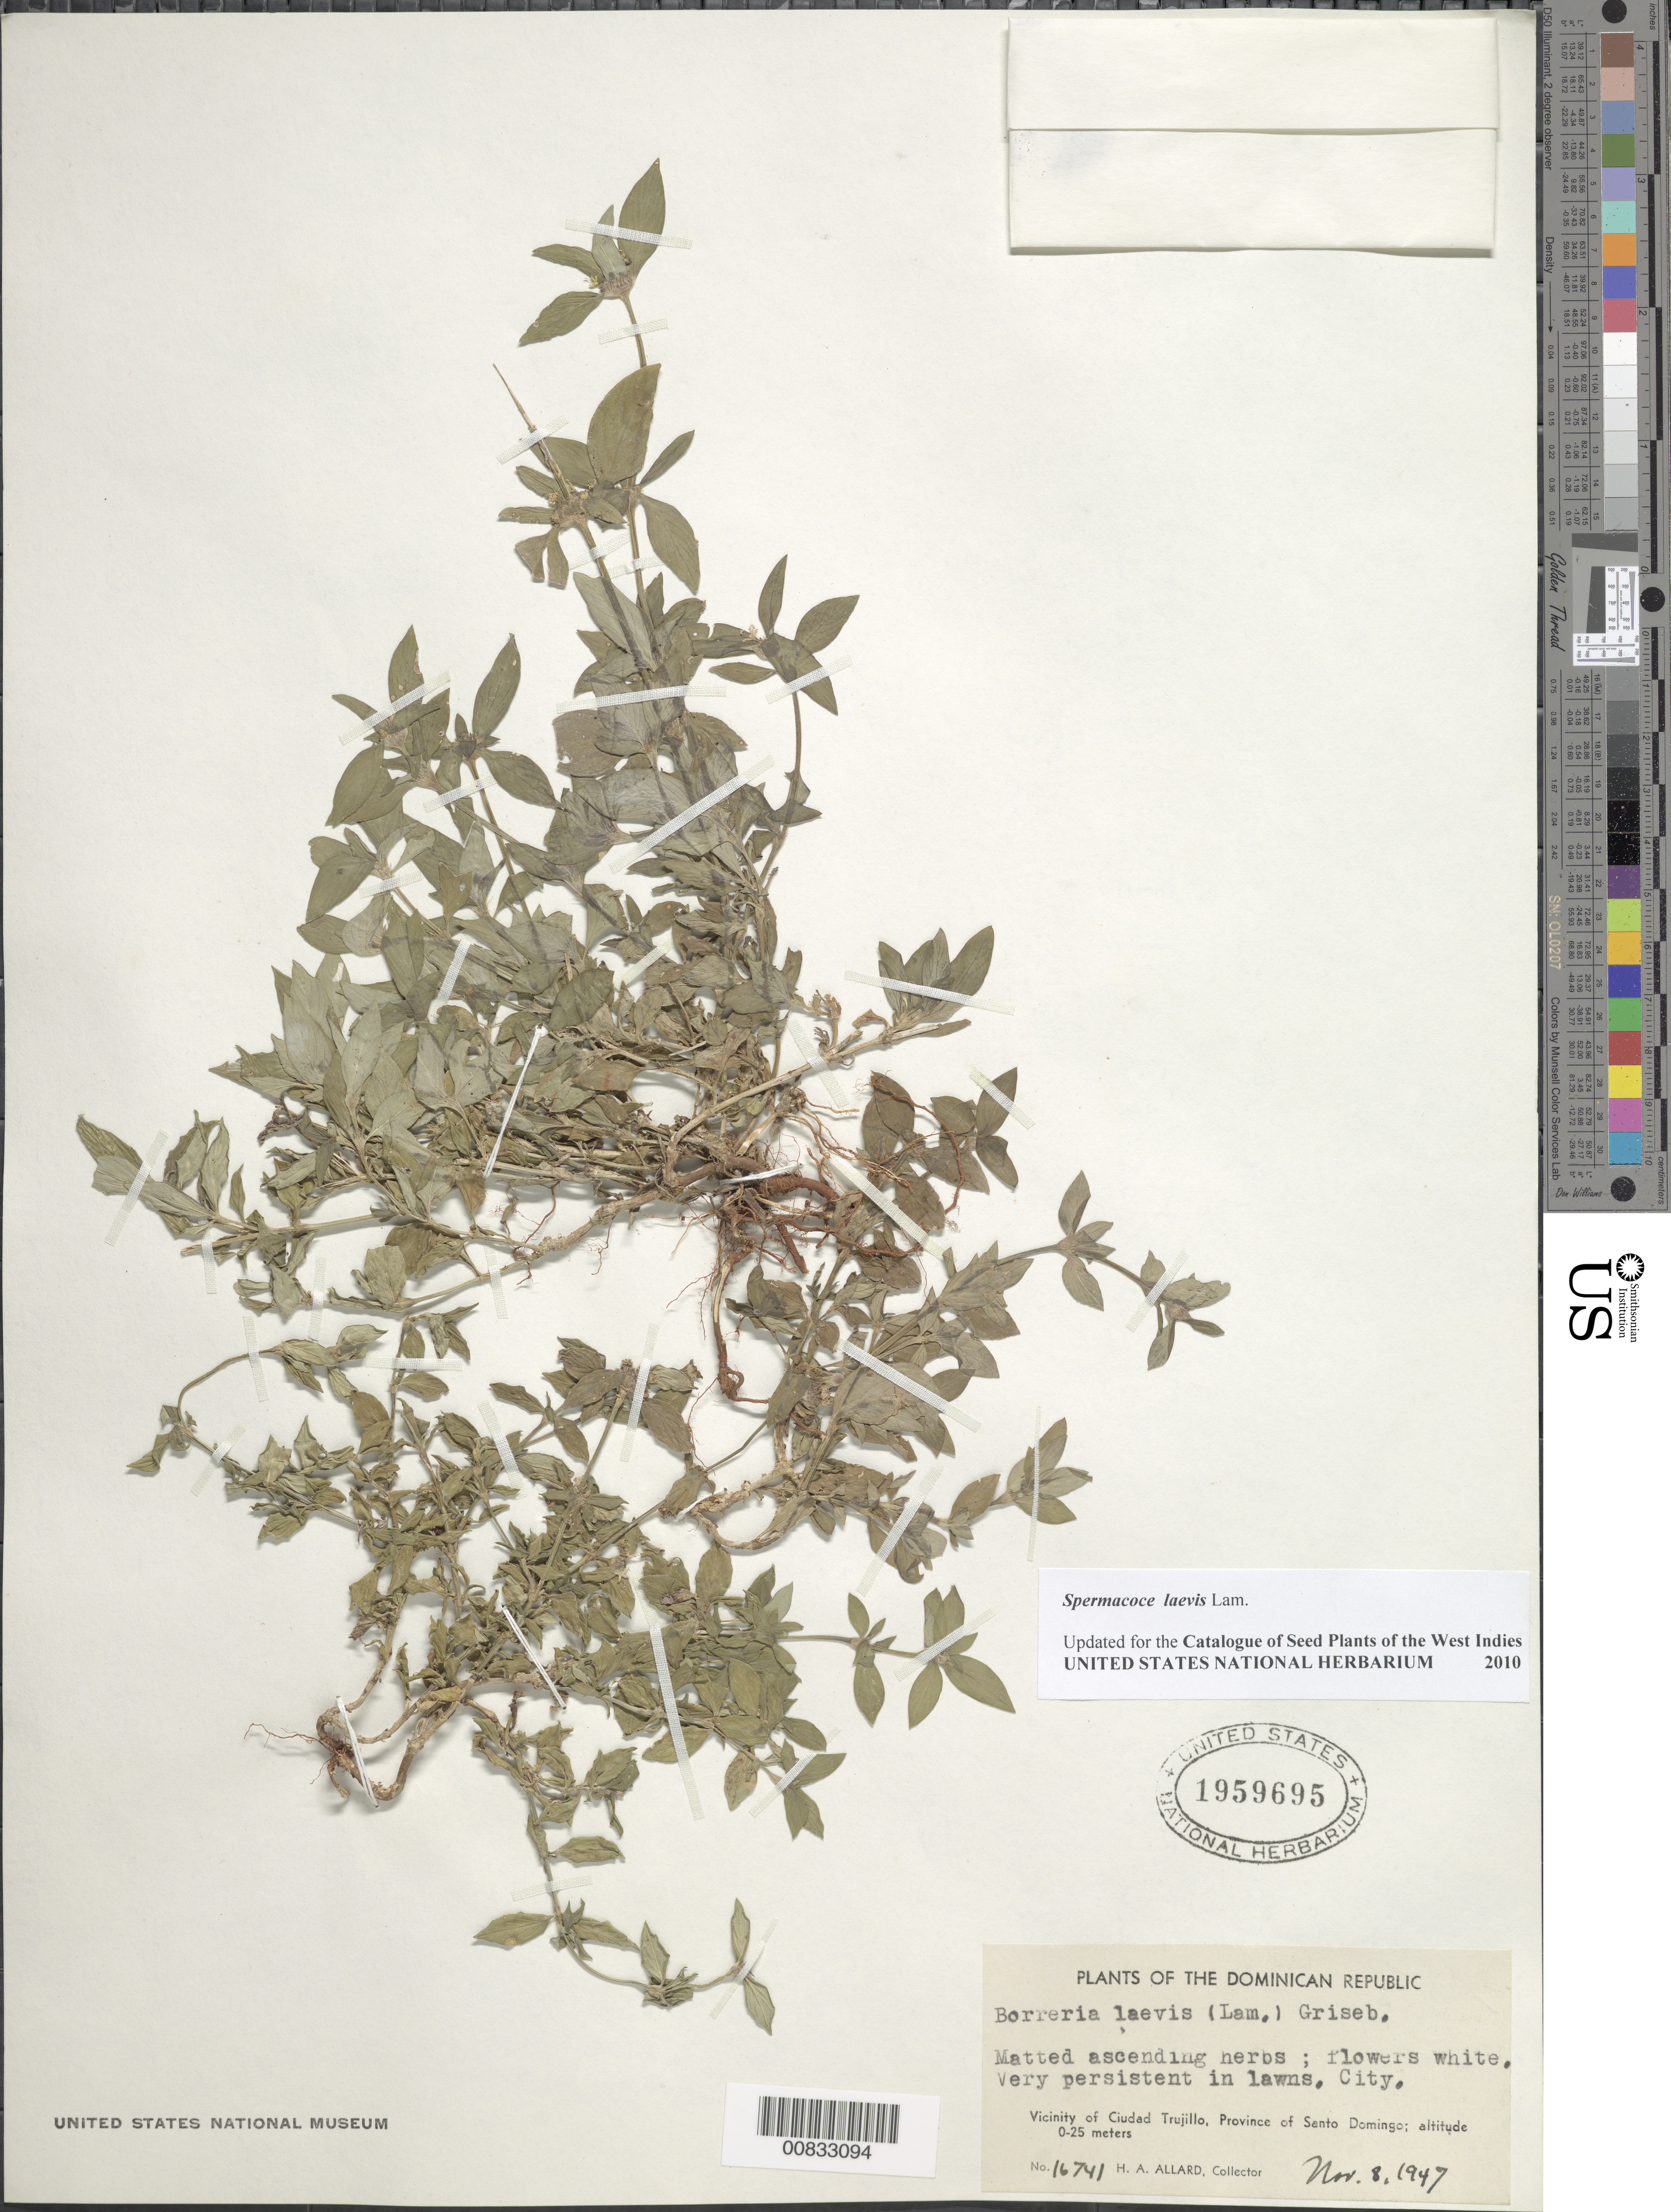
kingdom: Plantae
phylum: Tracheophyta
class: Magnoliopsida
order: Gentianales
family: Rubiaceae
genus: Spermacoce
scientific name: Spermacoce laevis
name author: Lam.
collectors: H. A. Allard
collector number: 16741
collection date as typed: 08 Nov 1947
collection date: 1947-11-08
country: Dominican Republic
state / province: Distrito Nacional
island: Hispaniola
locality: Vicinity of Santo Domingo City, just W of city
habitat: In lawns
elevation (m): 0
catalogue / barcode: US 1959695